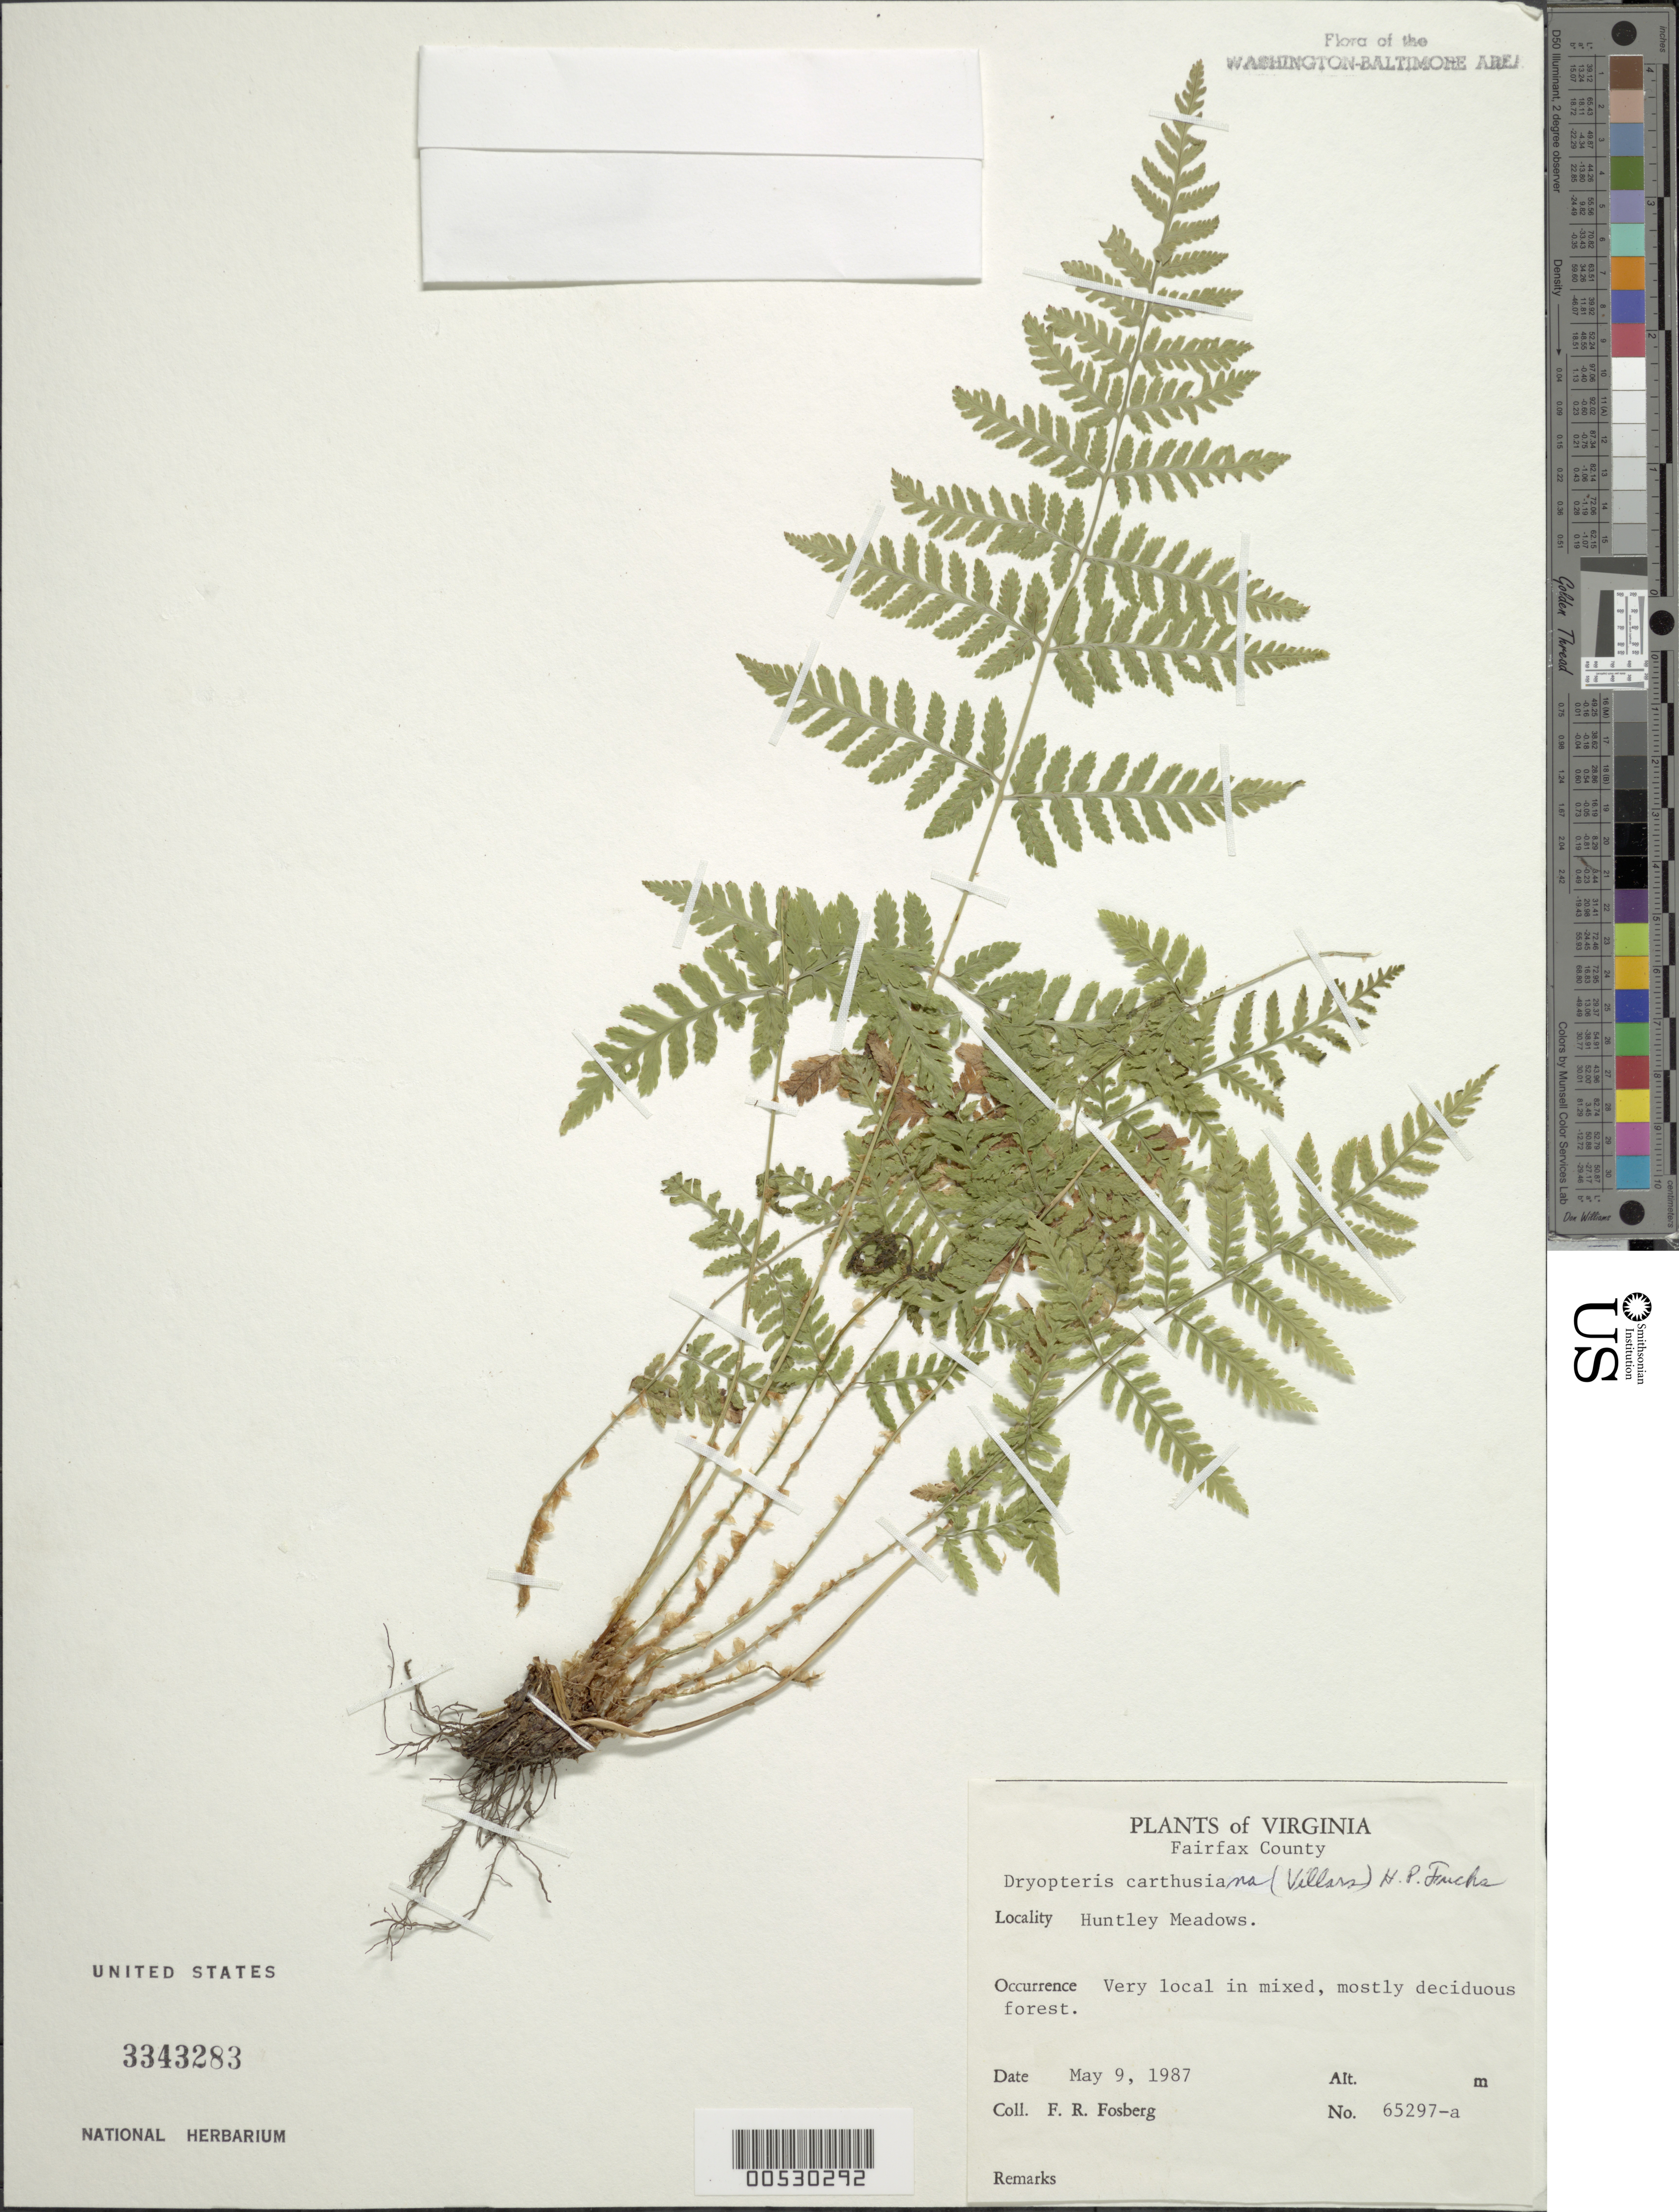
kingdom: Plantae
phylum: Tracheophyta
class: Polypodiopsida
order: Polypodiales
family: Dryopteridaceae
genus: Dryopteris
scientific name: Dryopteris carthusiana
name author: (Villars) H.P. Fuchs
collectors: F. R. Fosberg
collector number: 65297A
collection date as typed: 09 May 1987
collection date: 1987-05-09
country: United States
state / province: Virginia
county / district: Fairfax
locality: Huntley Meadows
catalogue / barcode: US 3343283